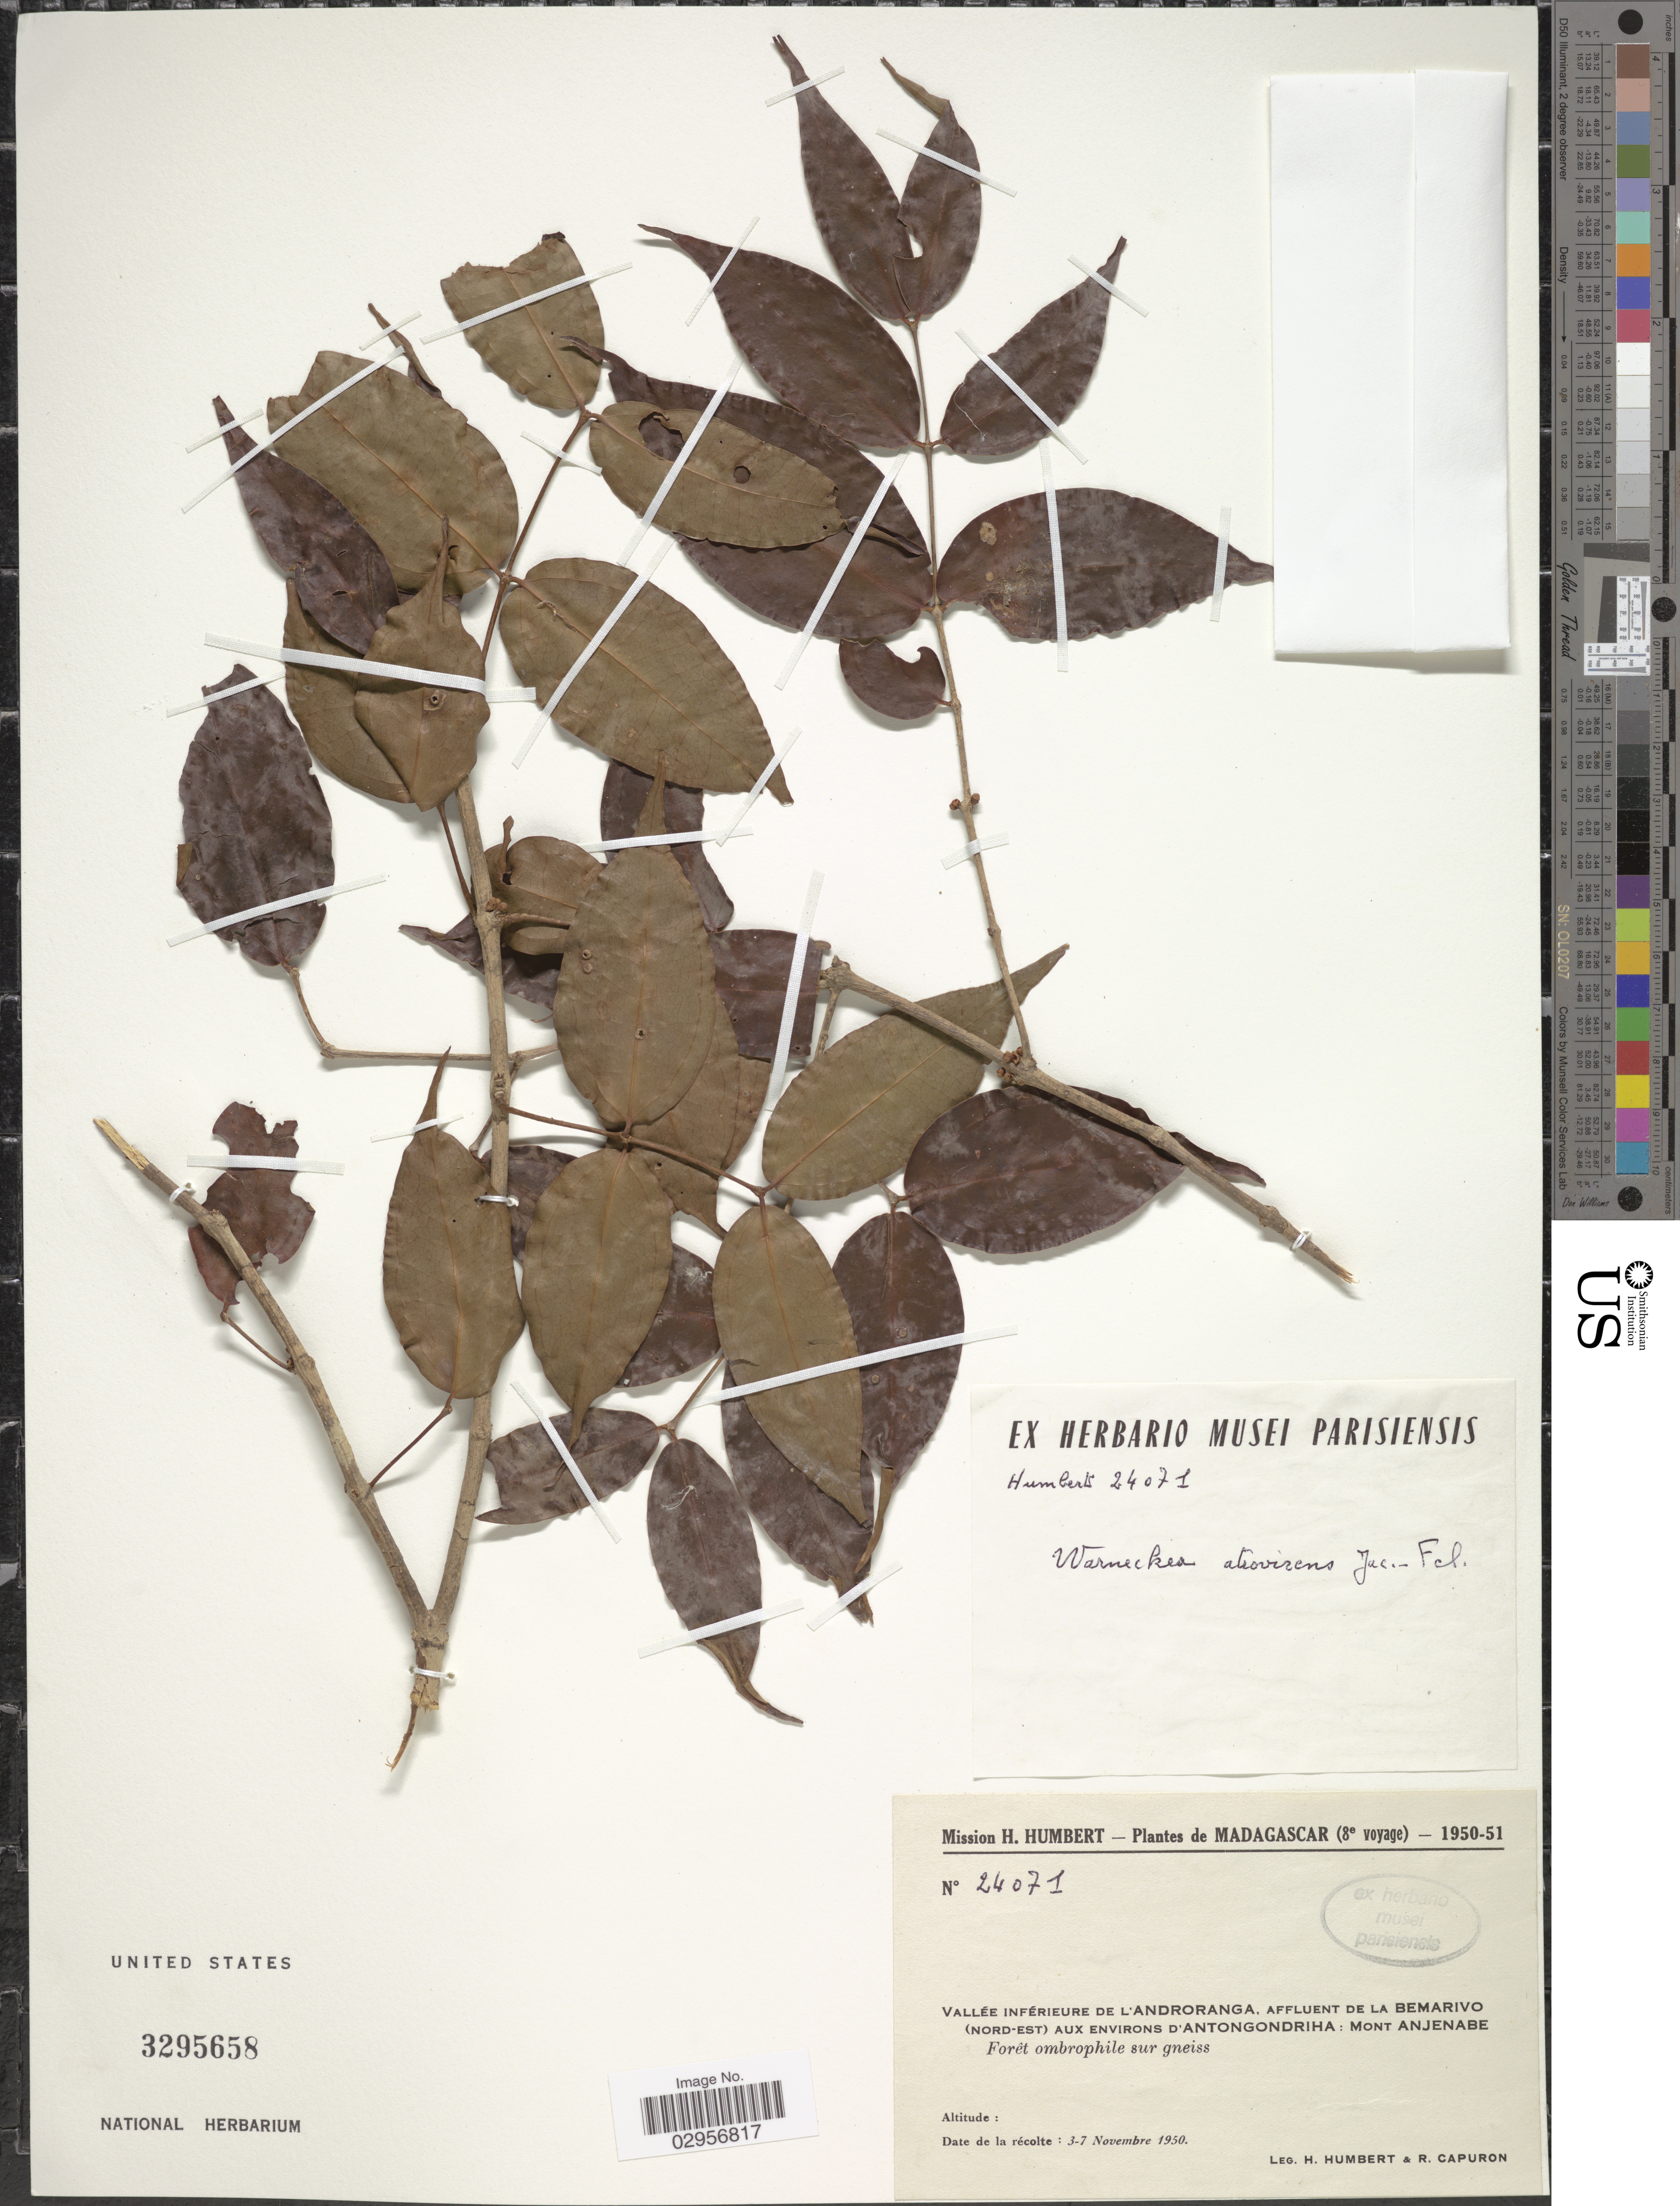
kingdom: Plantae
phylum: Tracheophyta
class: Magnoliopsida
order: Myrtales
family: Melastomataceae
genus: Warneckea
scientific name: Warneckea atrovirens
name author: Jacq.-Fél.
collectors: H. Humbert & R. P. Capuron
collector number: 24071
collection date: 1950-11-03/1950-11-07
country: Madagascar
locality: Vallée inférieure de l'Androranga, affluent de la Bemarivo (nord-est) aux environs d'Antogondriha: Mont Anjenabe.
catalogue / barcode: US 3295658